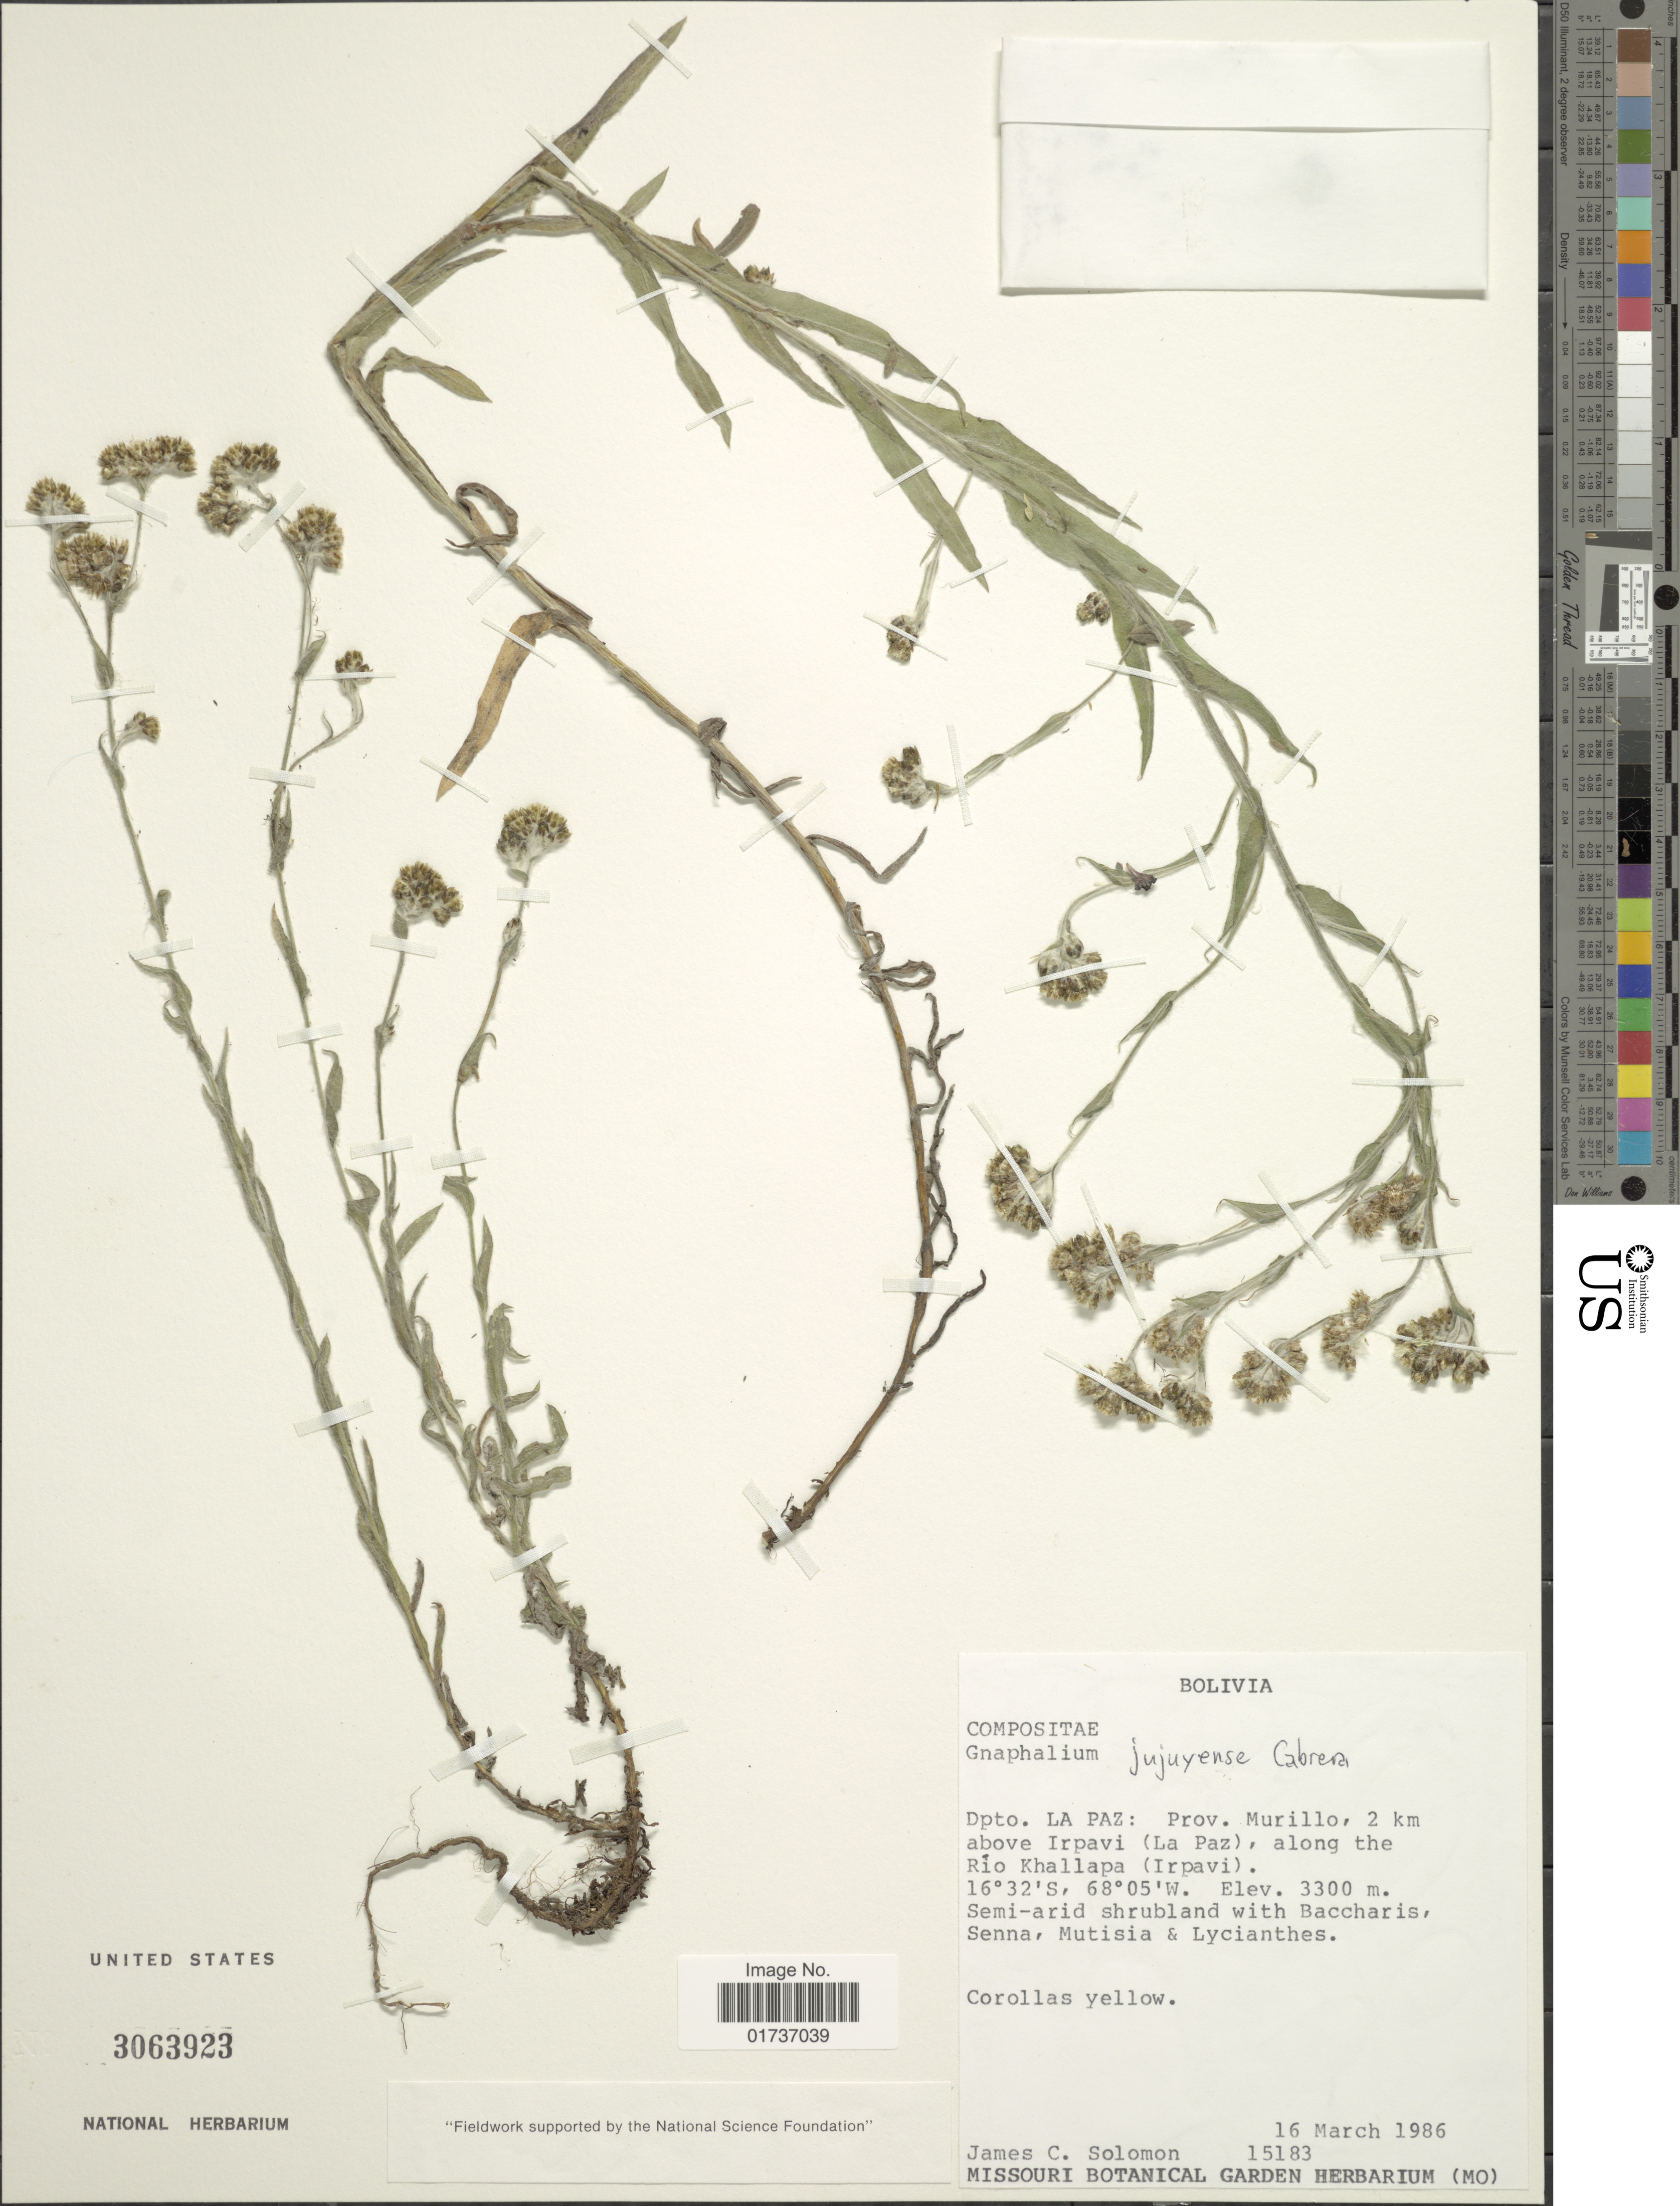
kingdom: Plantae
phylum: Tracheophyta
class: Magnoliopsida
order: Asterales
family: Asteraceae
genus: Gnaphalium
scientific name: Gnaphalium jujuyense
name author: Cabrera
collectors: J. C. Solomon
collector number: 15183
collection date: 1986-03-16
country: Bolivia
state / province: La Paz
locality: Dpto La Paz: Prov. Murillo, 2 km above Irpavi (La Paz), along the Río Khallapa (Irpavi)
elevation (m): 3300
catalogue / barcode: US 3063923